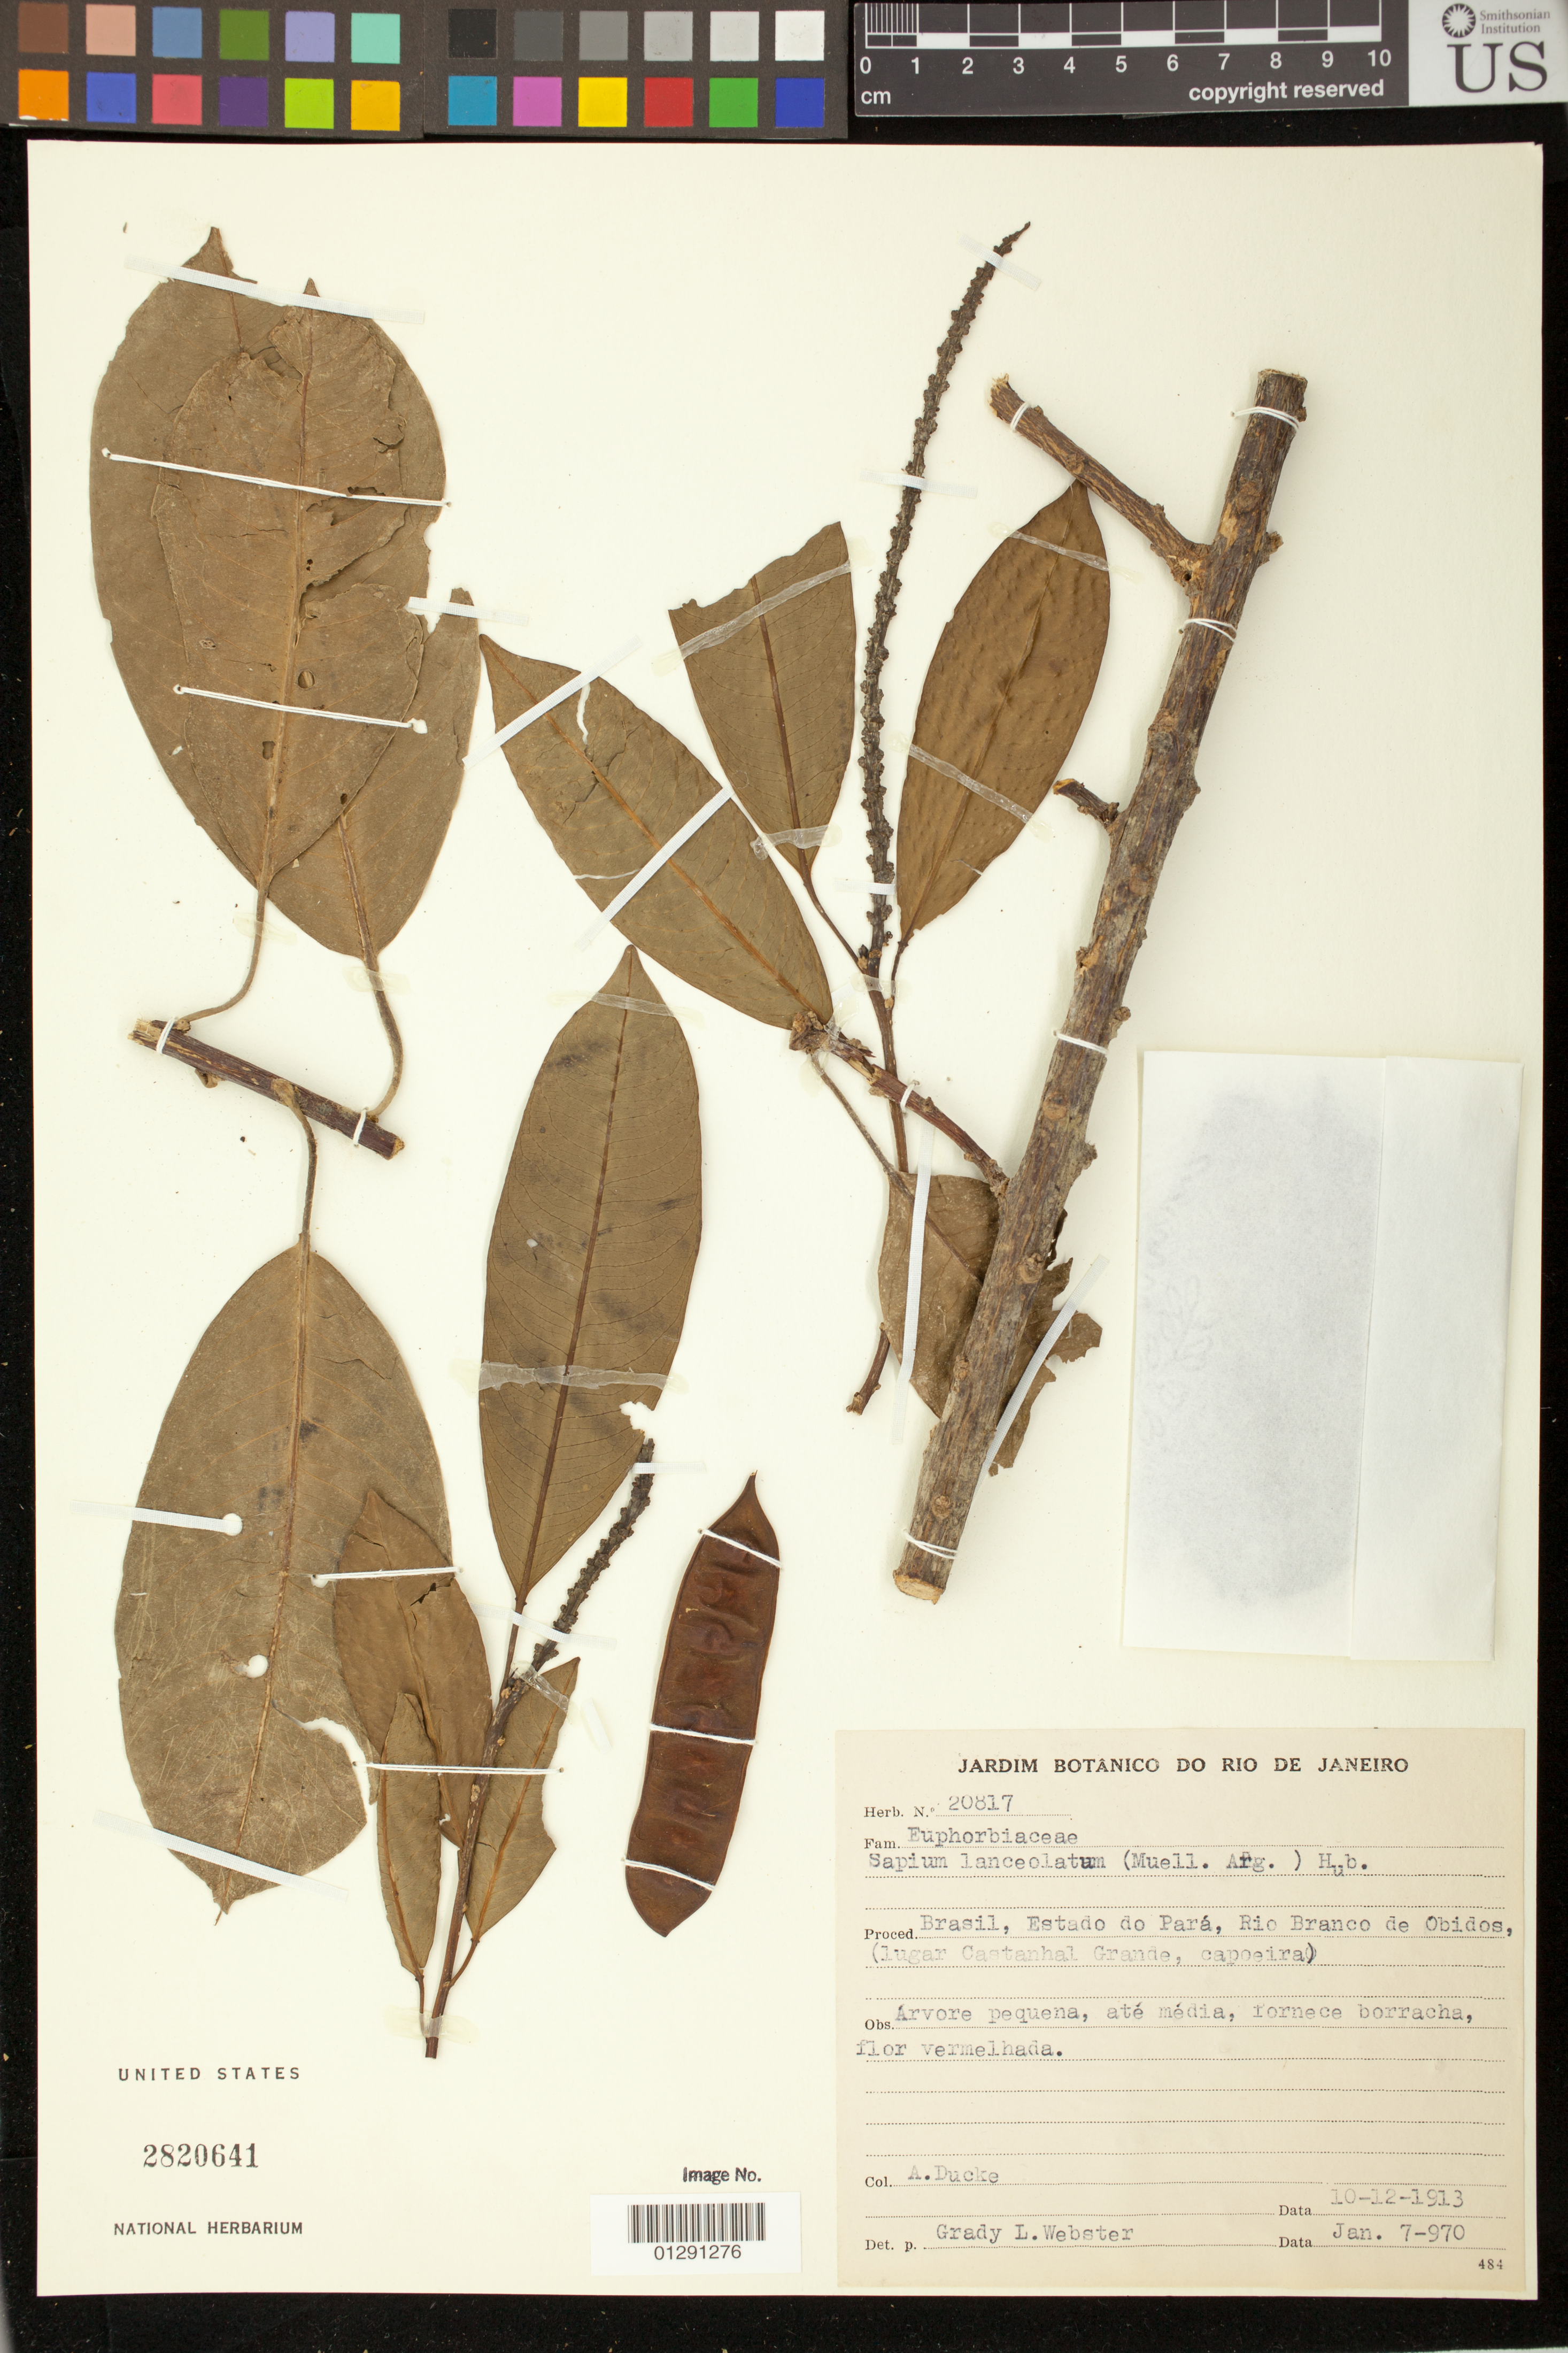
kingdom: Plantae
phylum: Tracheophyta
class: Magnoliopsida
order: Malpighiales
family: Euphorbiaceae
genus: Sapium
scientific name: Sapium glandulatum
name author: (Vell.) Pax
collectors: A. Ducke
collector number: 20817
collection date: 1913-12-10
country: Brazil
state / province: Para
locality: Rio Branco de Obidos, (lugar Castanhal Grande, capoeira)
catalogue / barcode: US 2820641